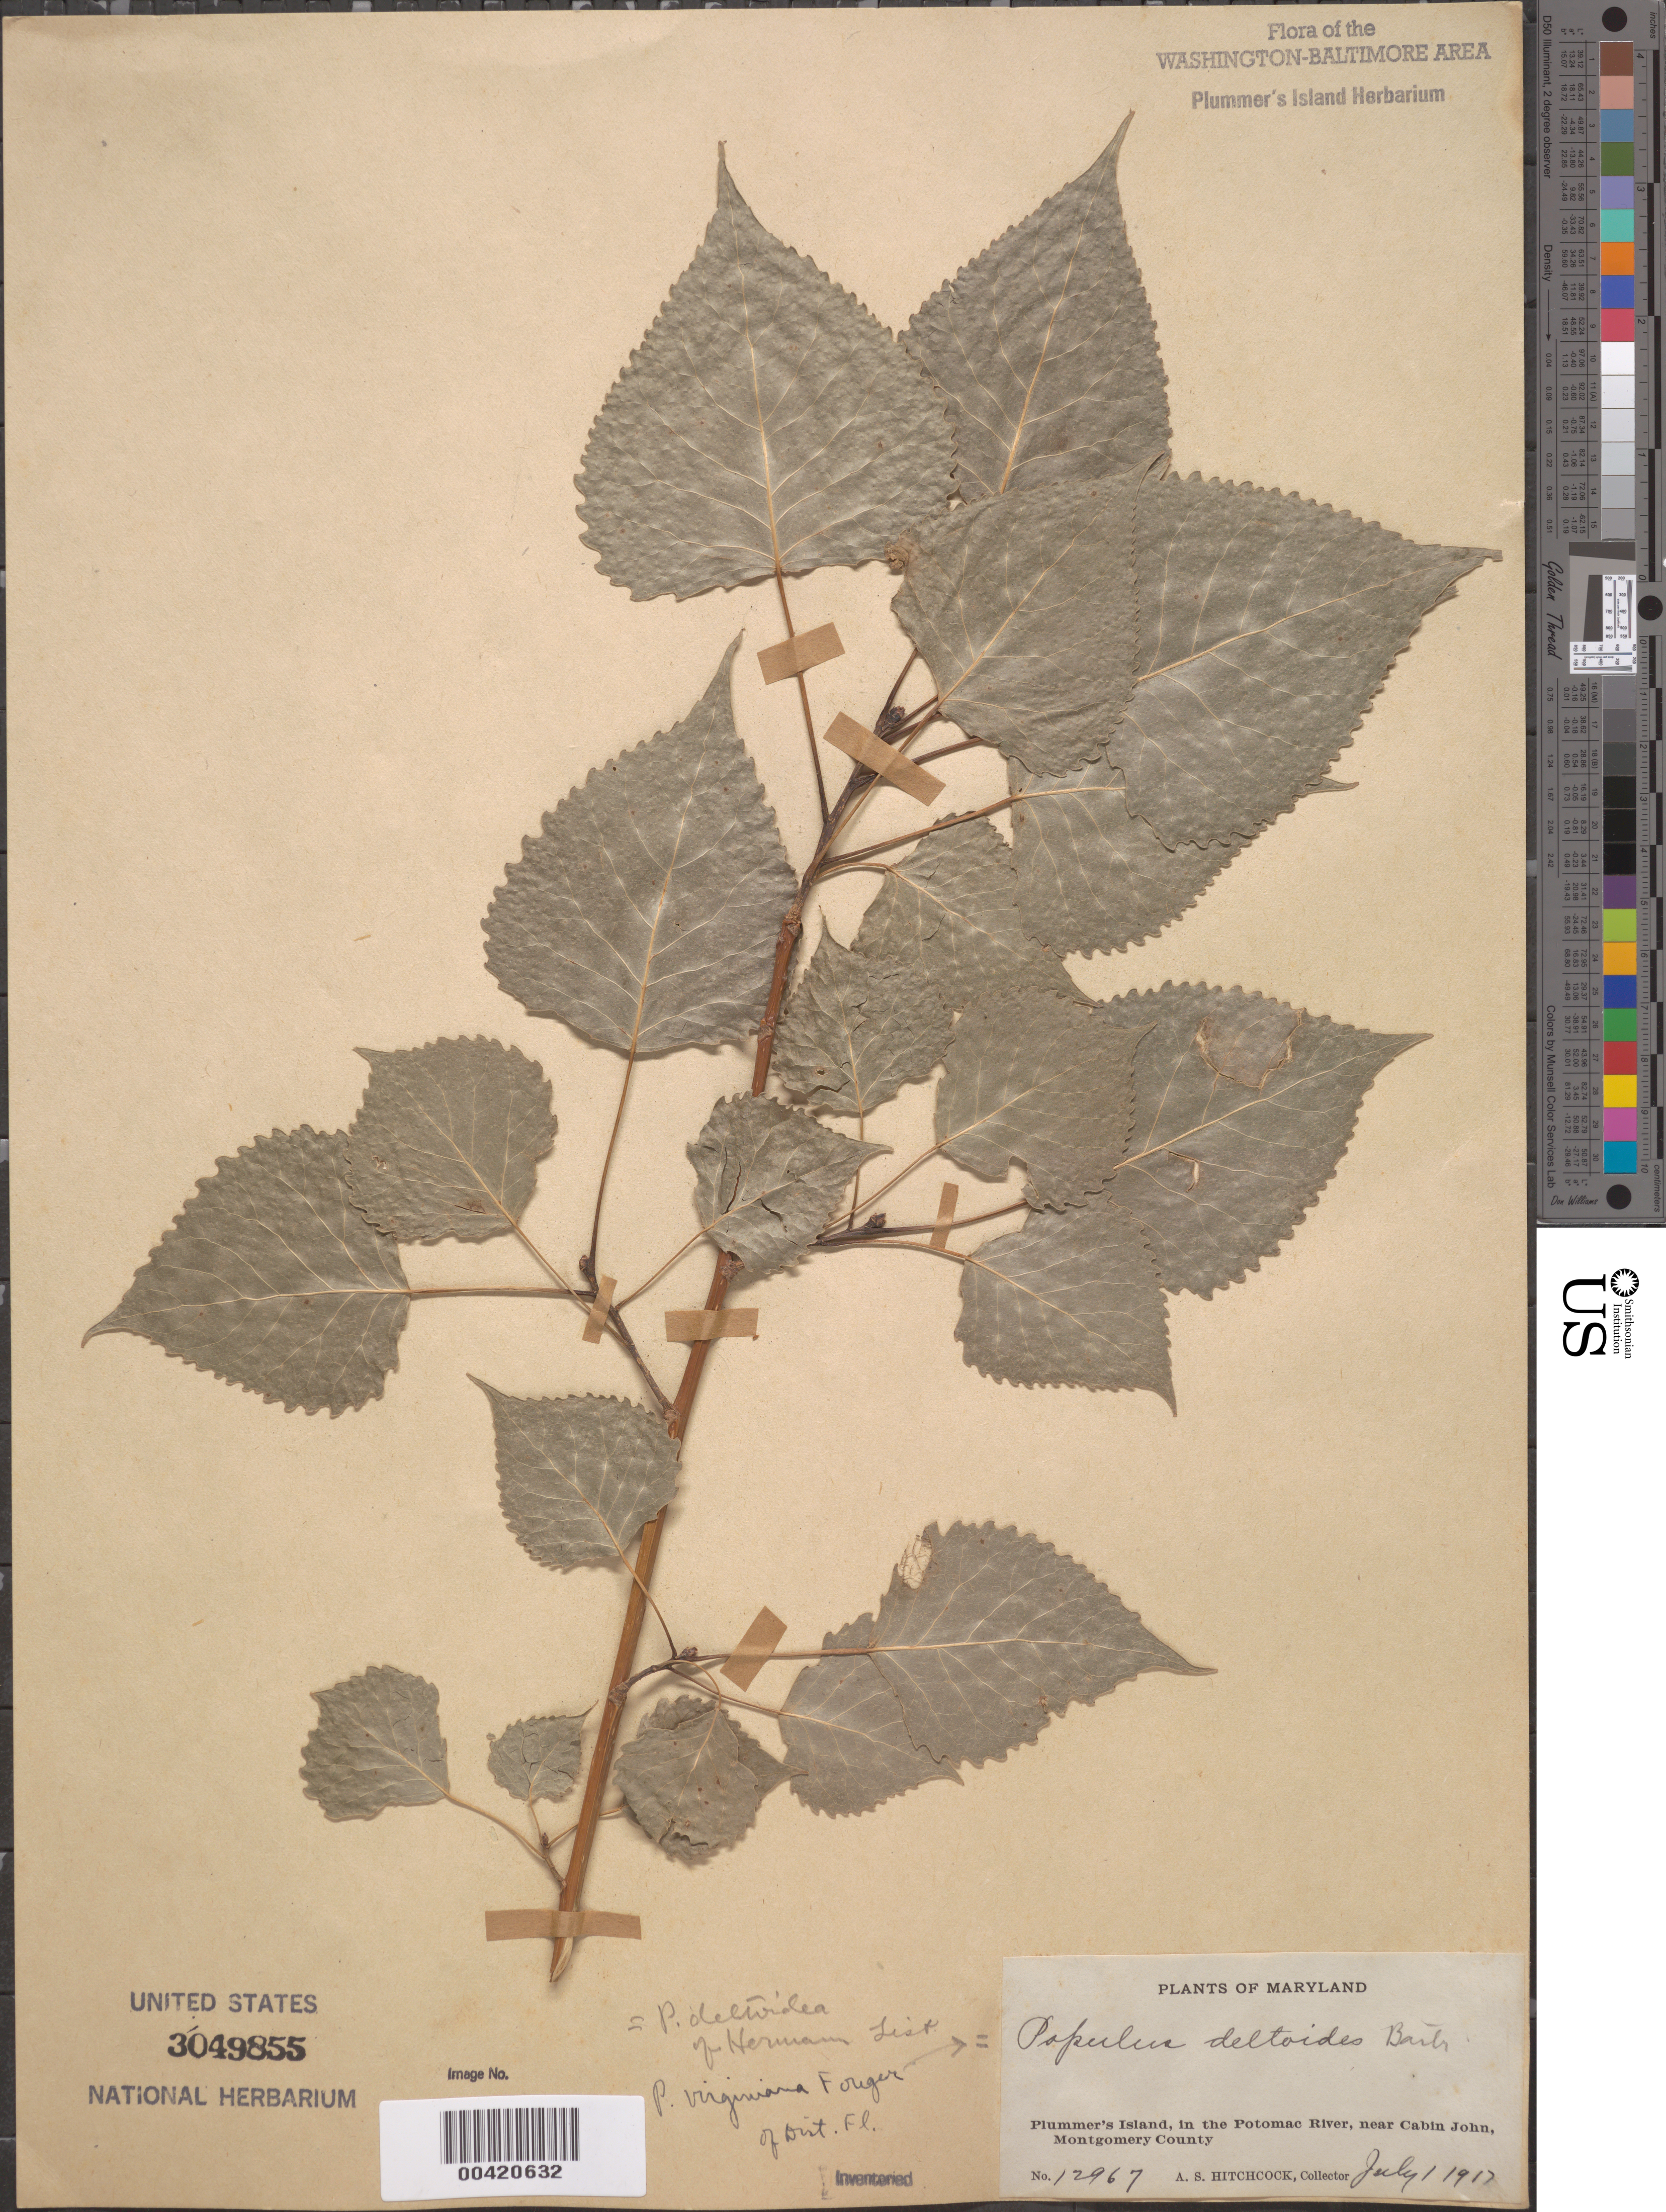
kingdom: Plantae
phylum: Tracheophyta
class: Magnoliopsida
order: Malpighiales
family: Salicaceae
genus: Populus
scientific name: Populus deltoides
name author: W. Bartram ex Marshall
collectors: A. S. Hitchcock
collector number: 12967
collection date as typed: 01 Jul 1917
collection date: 1917-07-01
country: United States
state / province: Maryland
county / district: Montgomery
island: Plummers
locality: Plummer's Island C. & O. Canal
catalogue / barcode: US 3049855